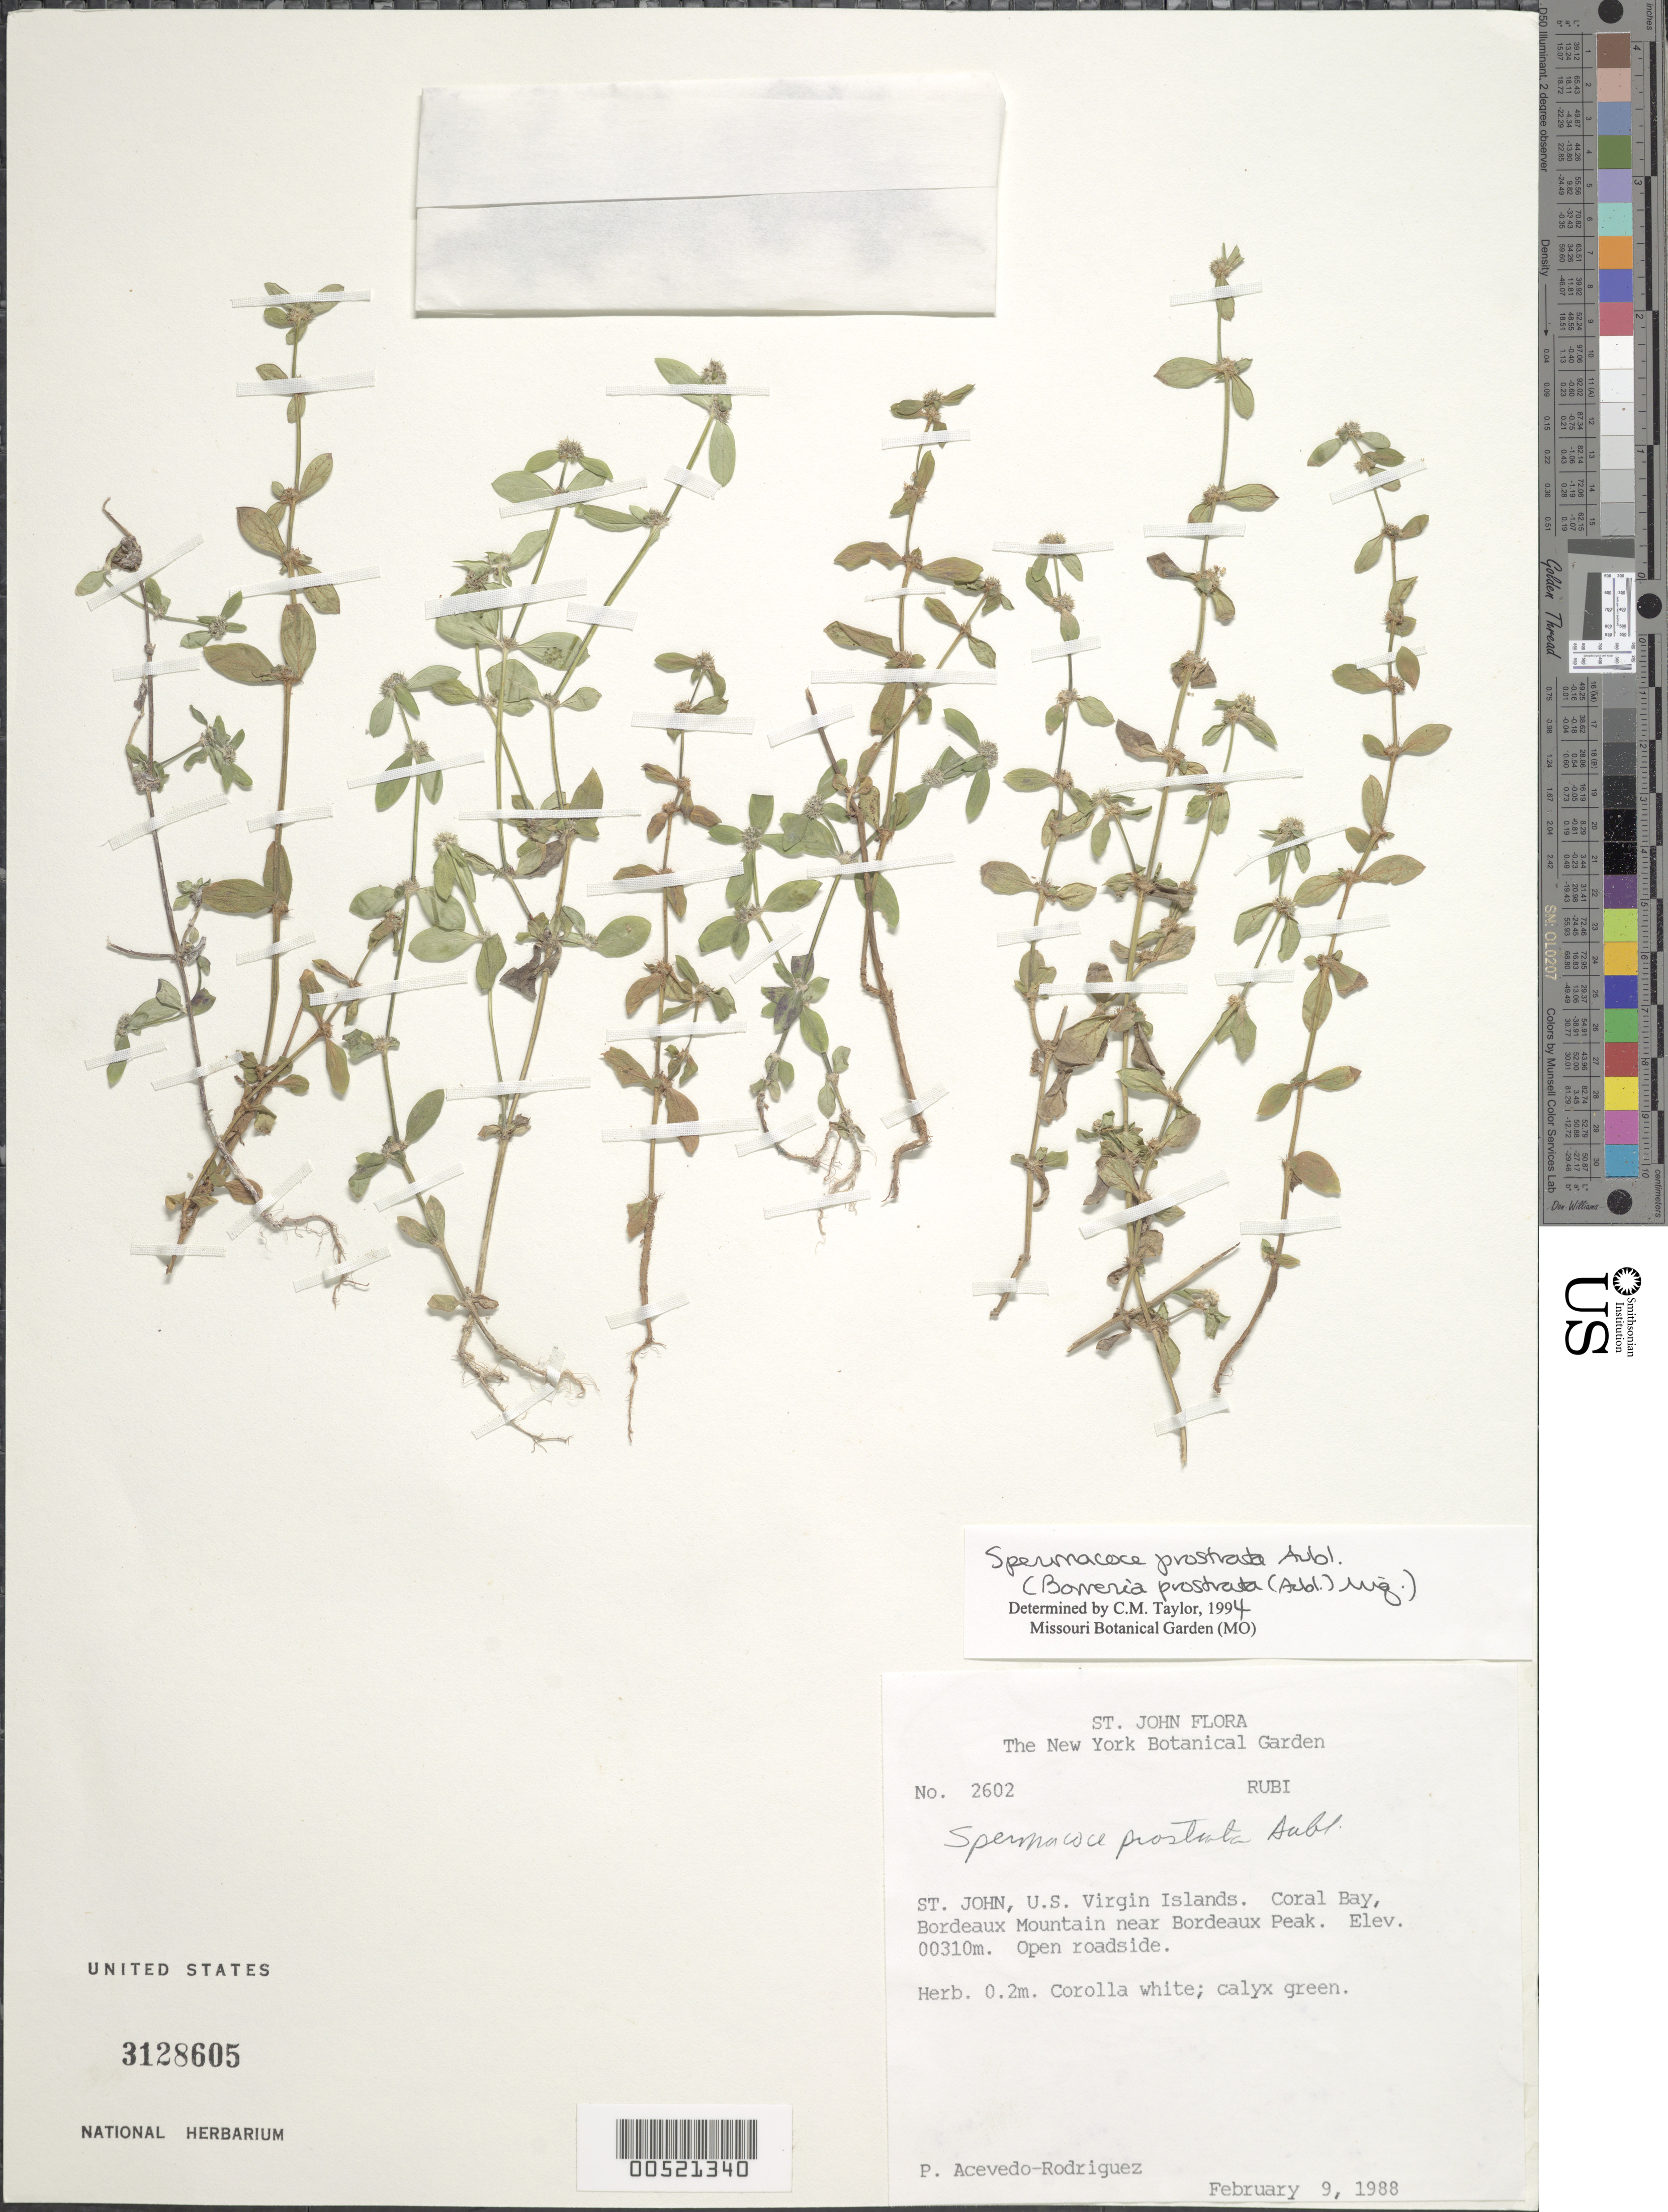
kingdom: Plantae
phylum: Tracheophyta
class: Magnoliopsida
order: Gentianales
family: Rubiaceae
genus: Spermacoce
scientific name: Spermacoce prostrata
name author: Aubl.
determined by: Taylor, Charlotte M.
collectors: P. Acevedo-Rodr.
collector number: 2602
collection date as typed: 09 Feb 1988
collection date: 1988-02-09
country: U.S. Virgin Islands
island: St. John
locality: Coral Bay Quarter; Bordeaux Mountain near Bordeaux Peak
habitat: Open roadside.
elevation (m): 310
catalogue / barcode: US 3128605